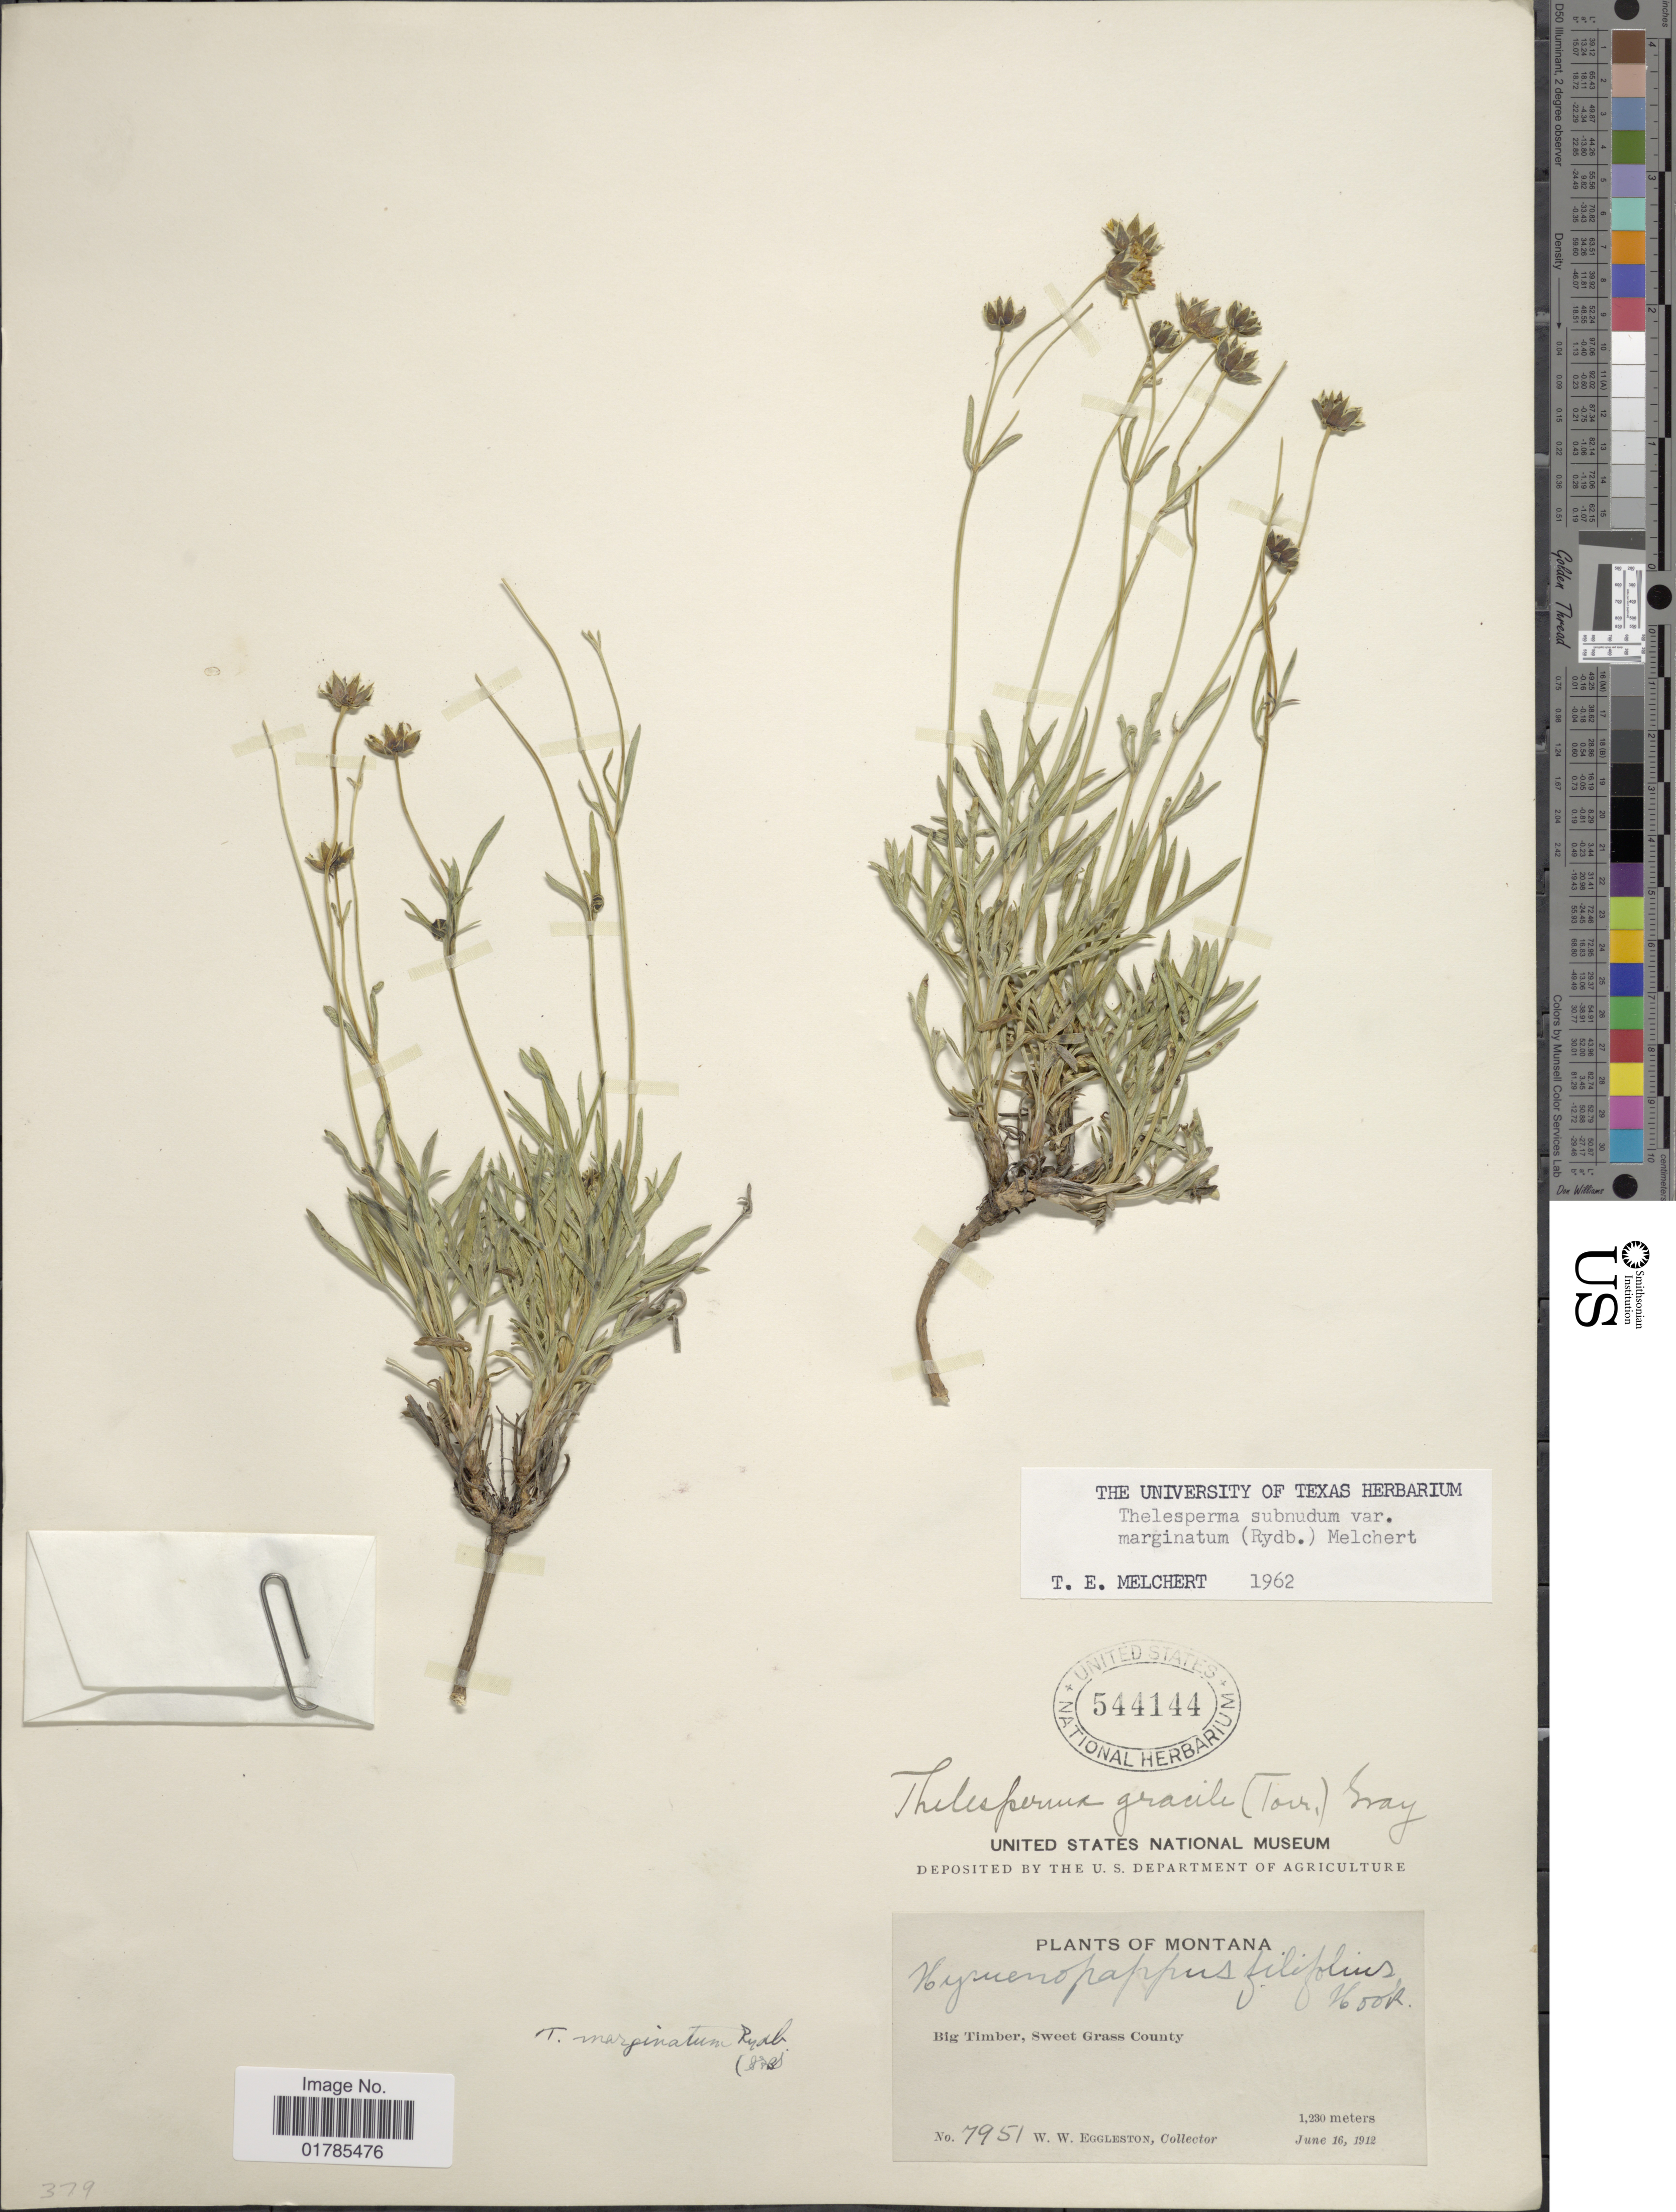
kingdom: Plantae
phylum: Tracheophyta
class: Magnoliopsida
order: Asterales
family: Asteraceae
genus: Thelesperma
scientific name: Thelesperma subnudum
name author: A. Gray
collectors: W. W. Eggleston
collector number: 7851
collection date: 1912-06-16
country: United States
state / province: Montana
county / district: Sweet Grass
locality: Big Timber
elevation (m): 1230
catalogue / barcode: US 544144